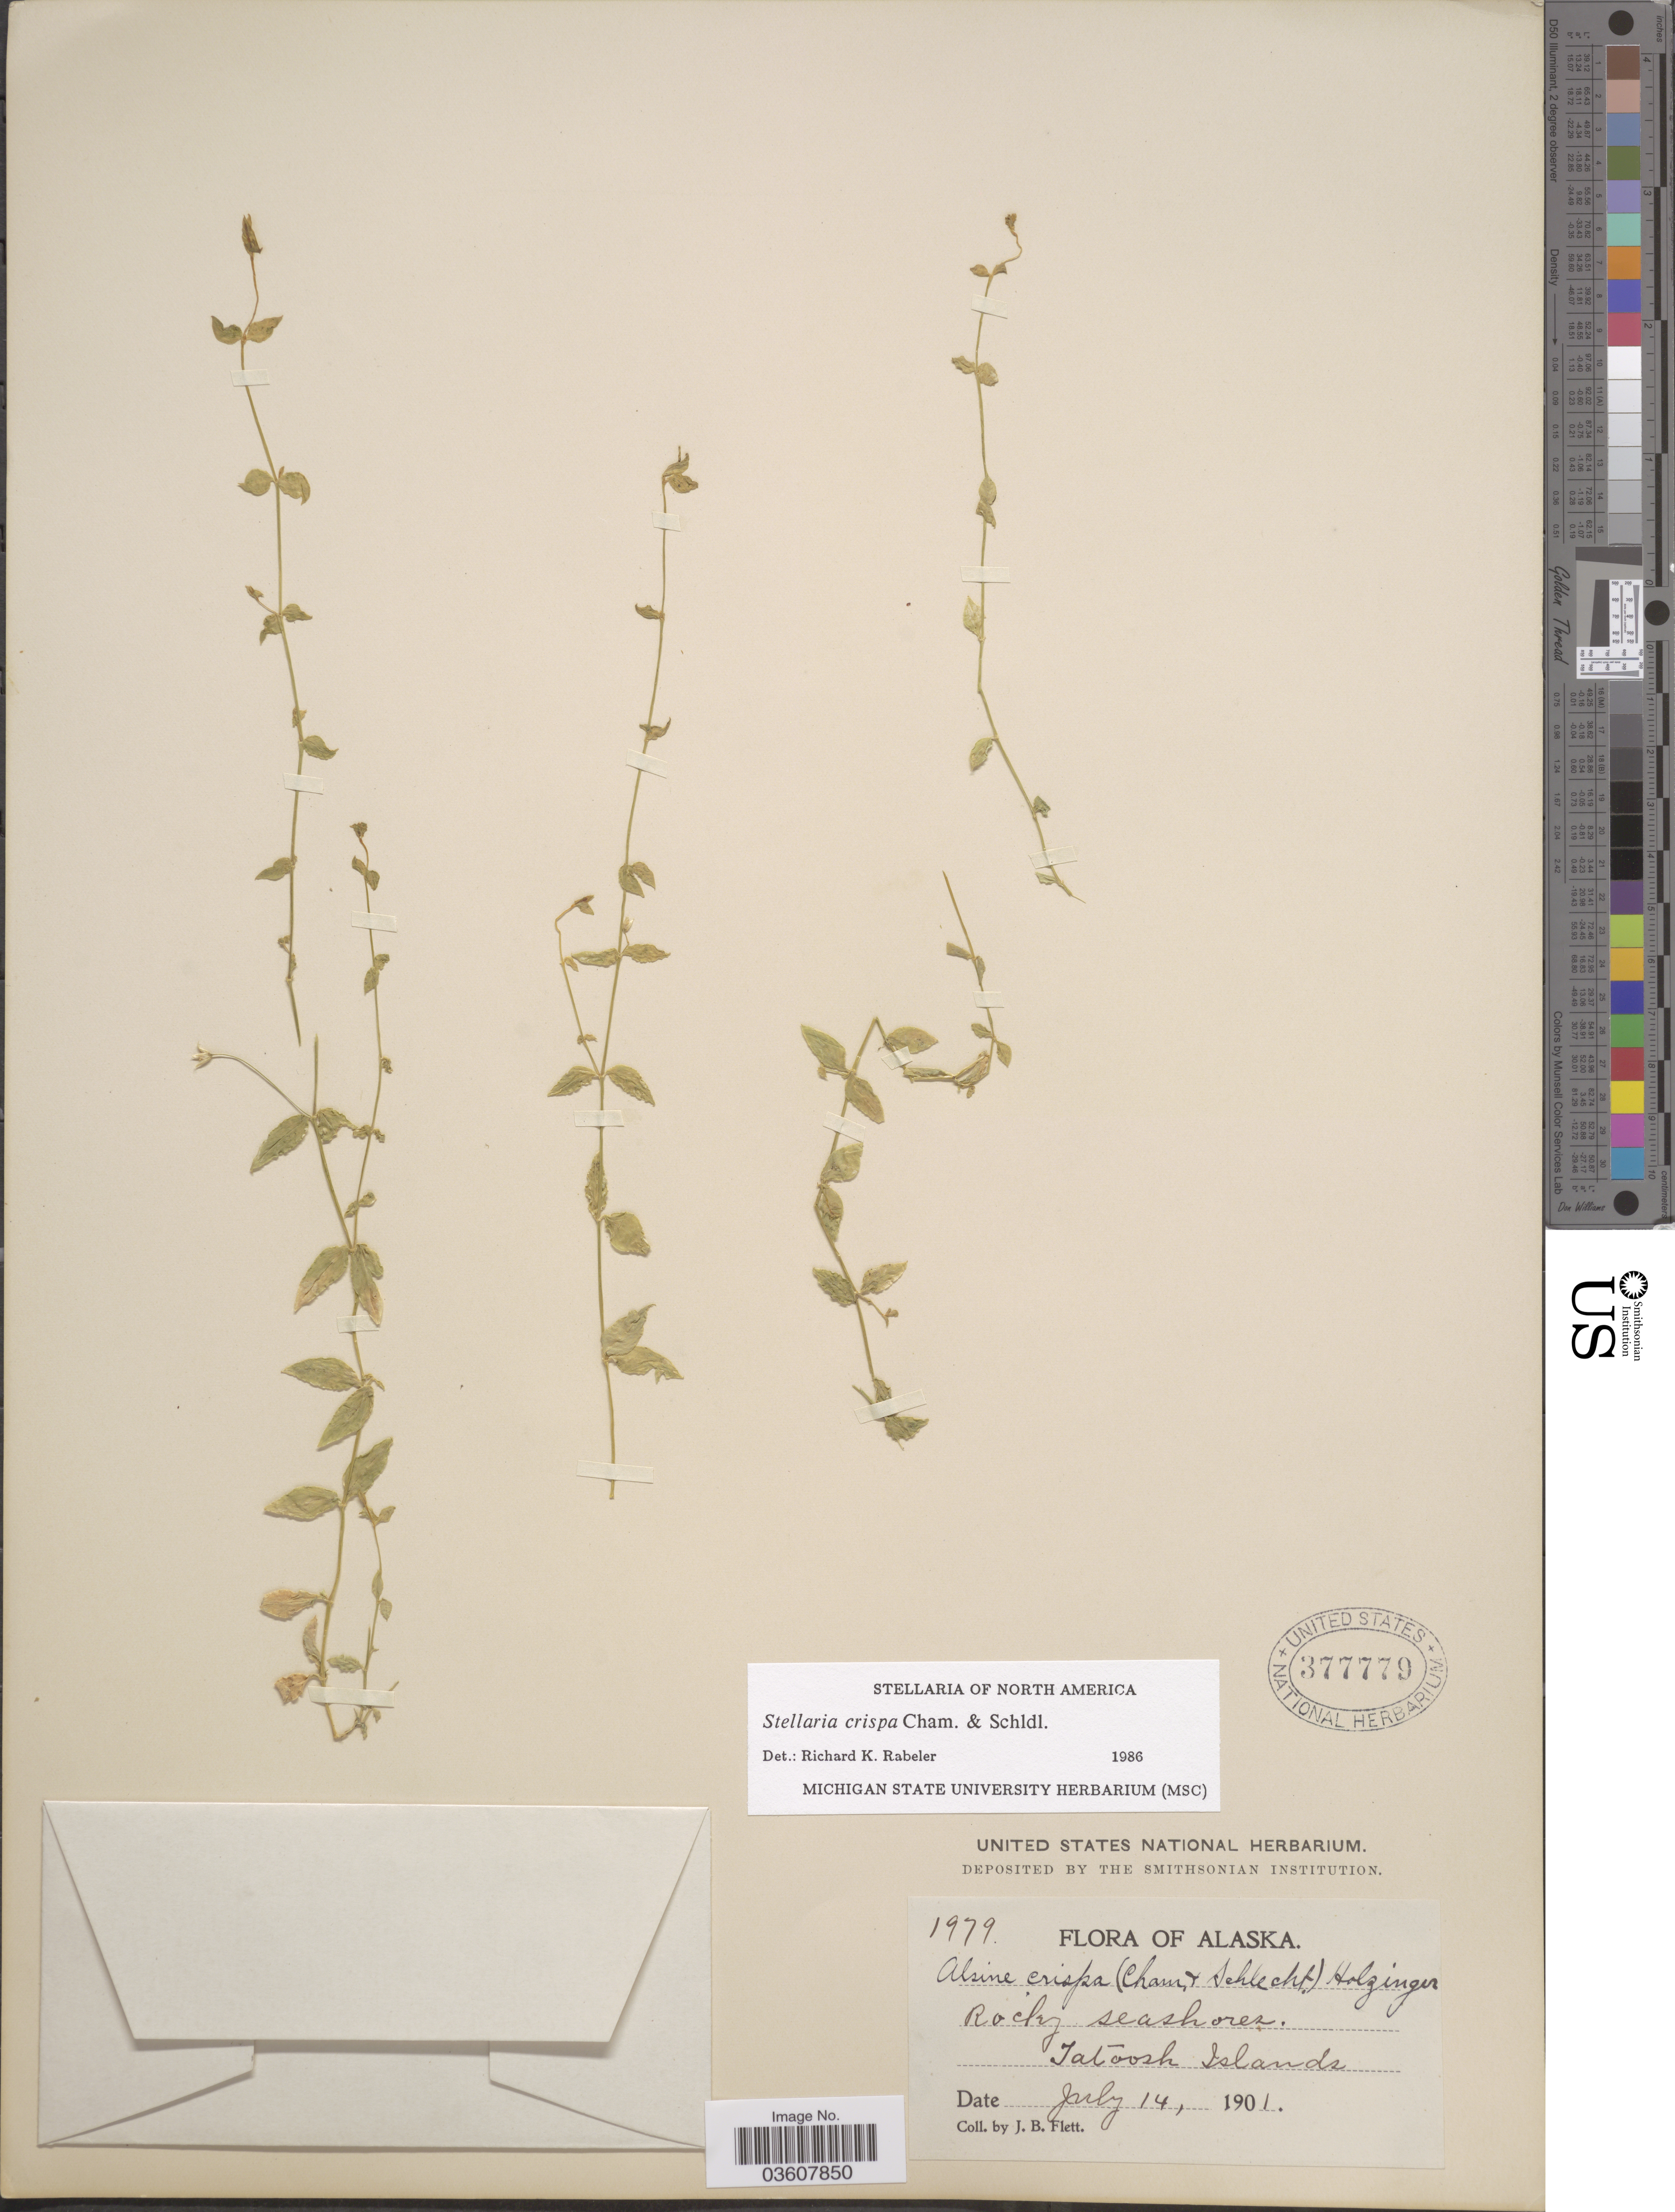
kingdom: Plantae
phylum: Tracheophyta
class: Magnoliopsida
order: Caryophyllales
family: Caryophyllaceae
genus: Stellaria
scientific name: Stellaria crispa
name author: Cham. & Schltdl.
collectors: J. Flett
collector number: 1979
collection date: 1901-07-14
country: United States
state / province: Alaska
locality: Rocky seashore. Tatoosh Islands.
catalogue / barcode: US 377779